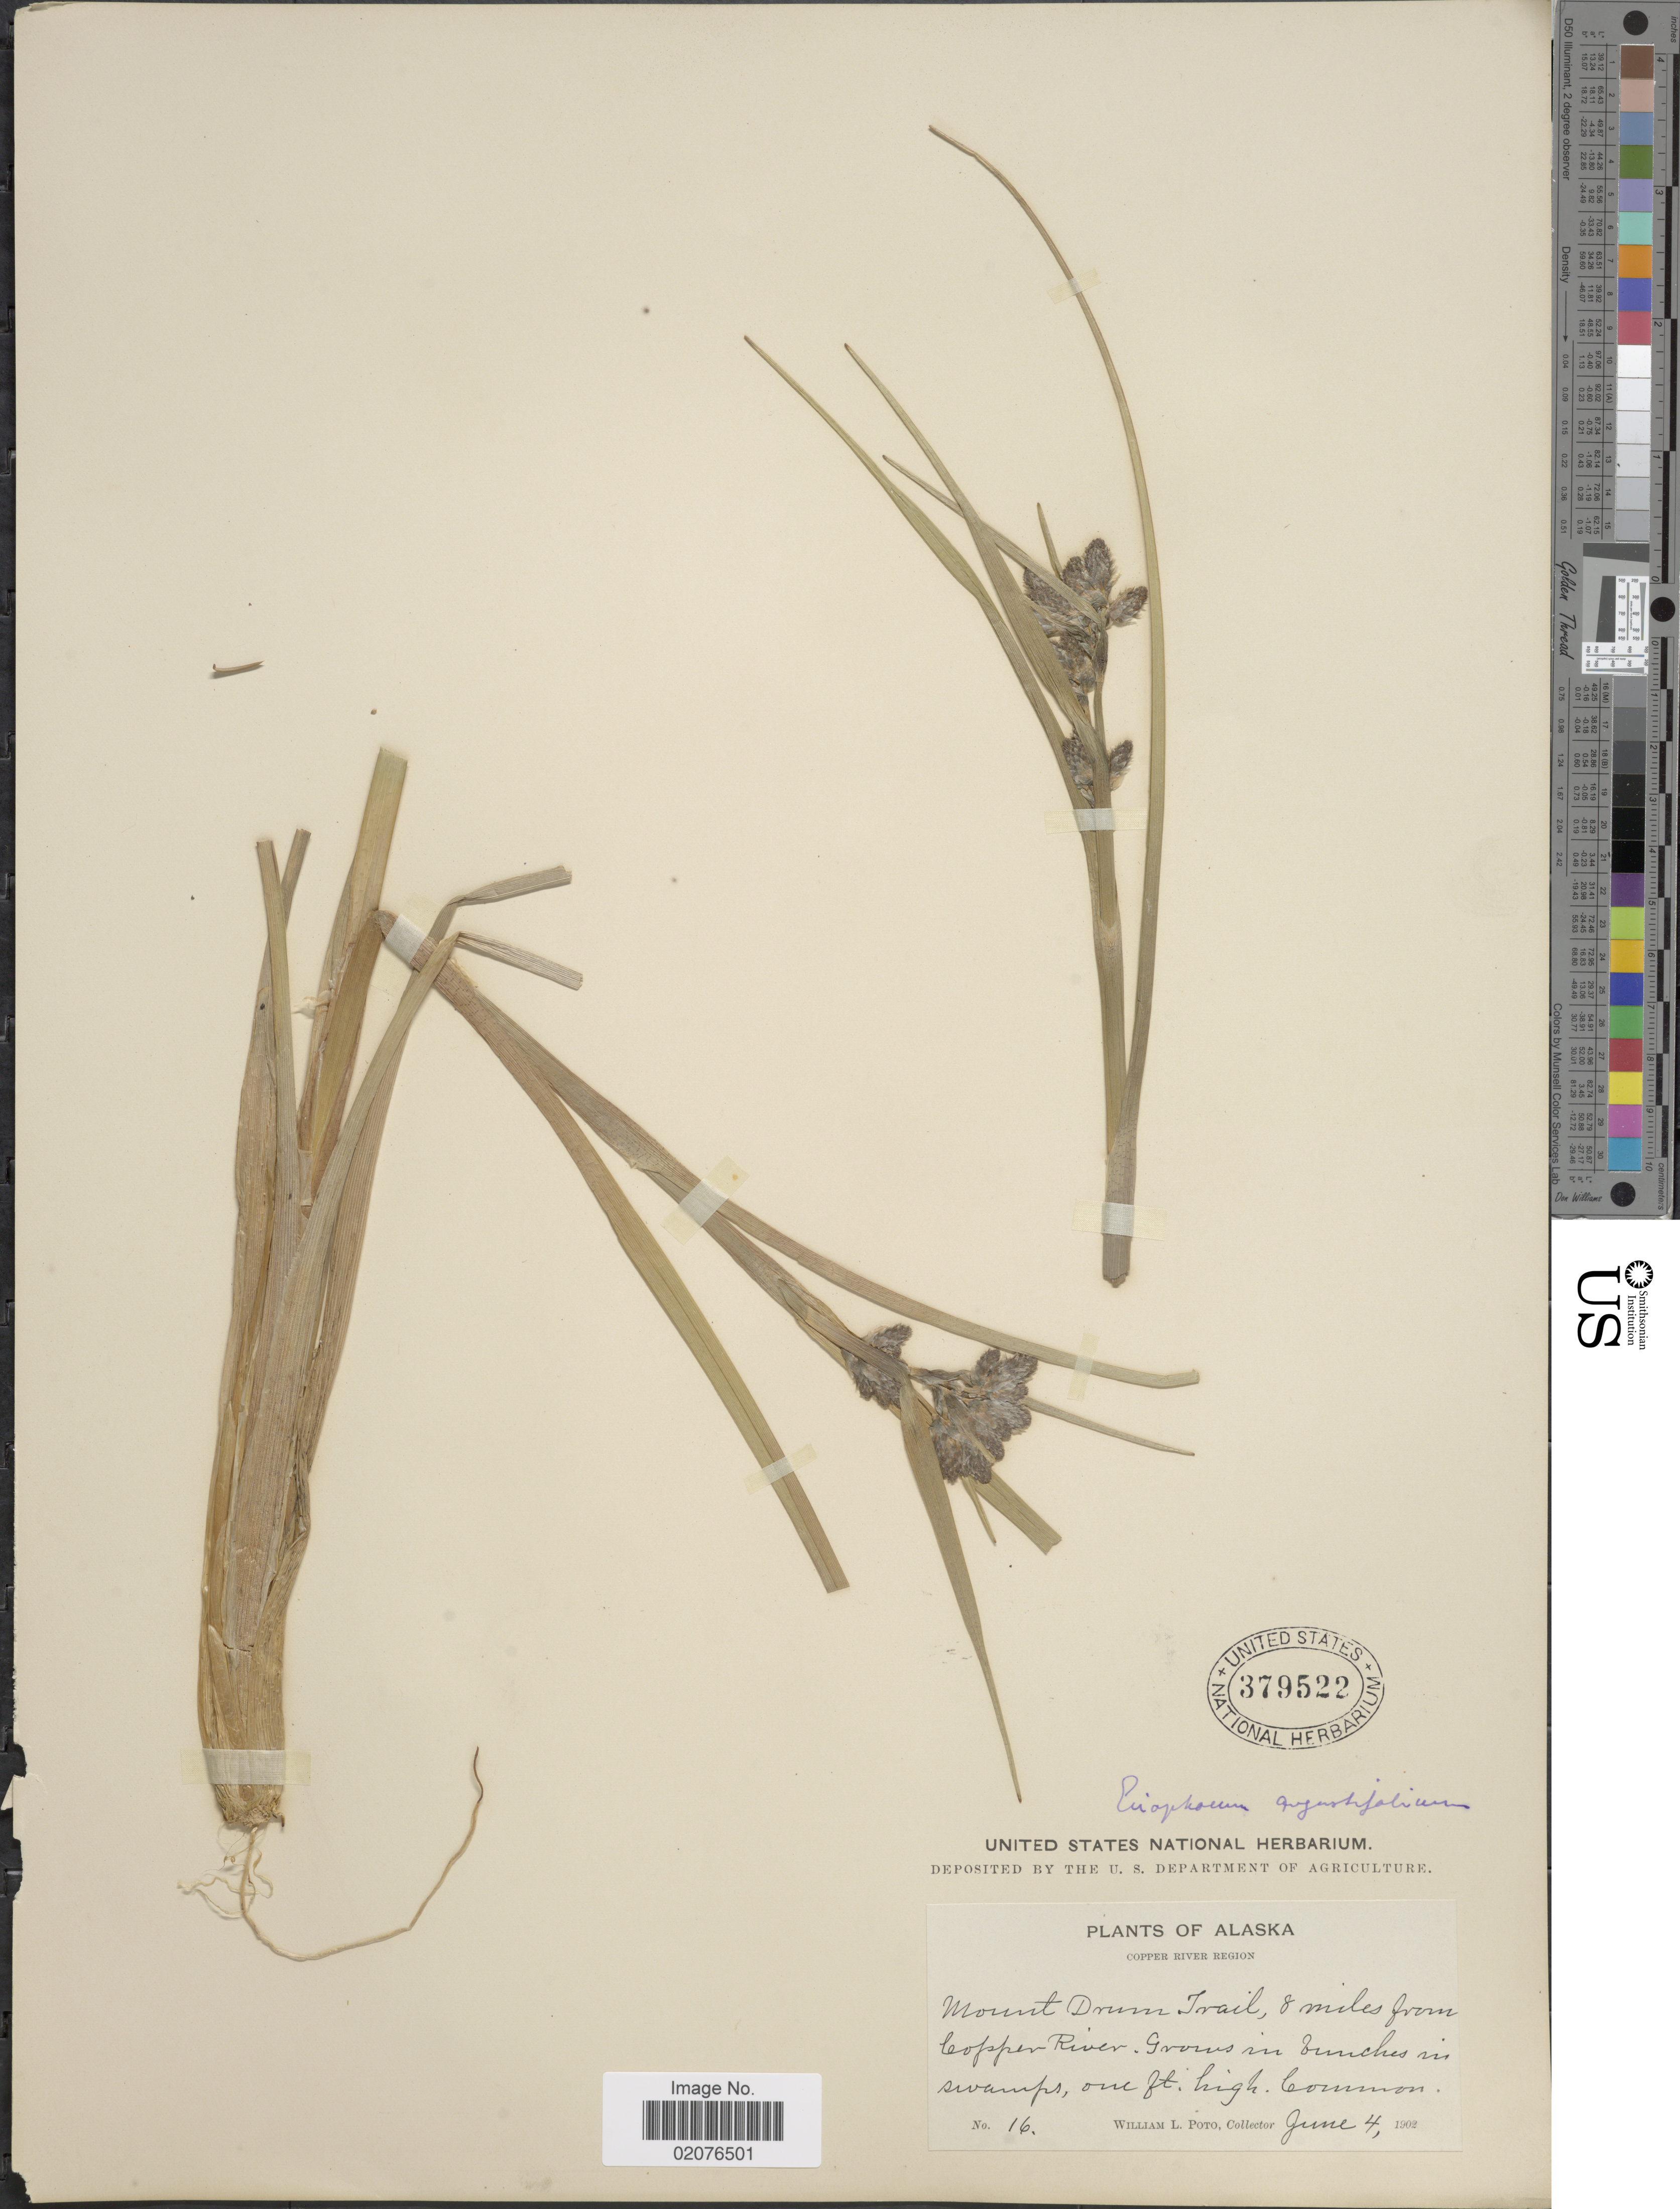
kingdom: Plantae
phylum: Tracheophyta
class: Liliopsida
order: Poales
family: Cyperaceae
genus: Eriophorum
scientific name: Eriophorum angustifolium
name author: Honck.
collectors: W. Poto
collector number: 16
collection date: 1902-06-04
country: United States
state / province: Alaska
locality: Copper River Region, Mount Drum Trail, 8 miles from Copper River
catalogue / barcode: US 379522